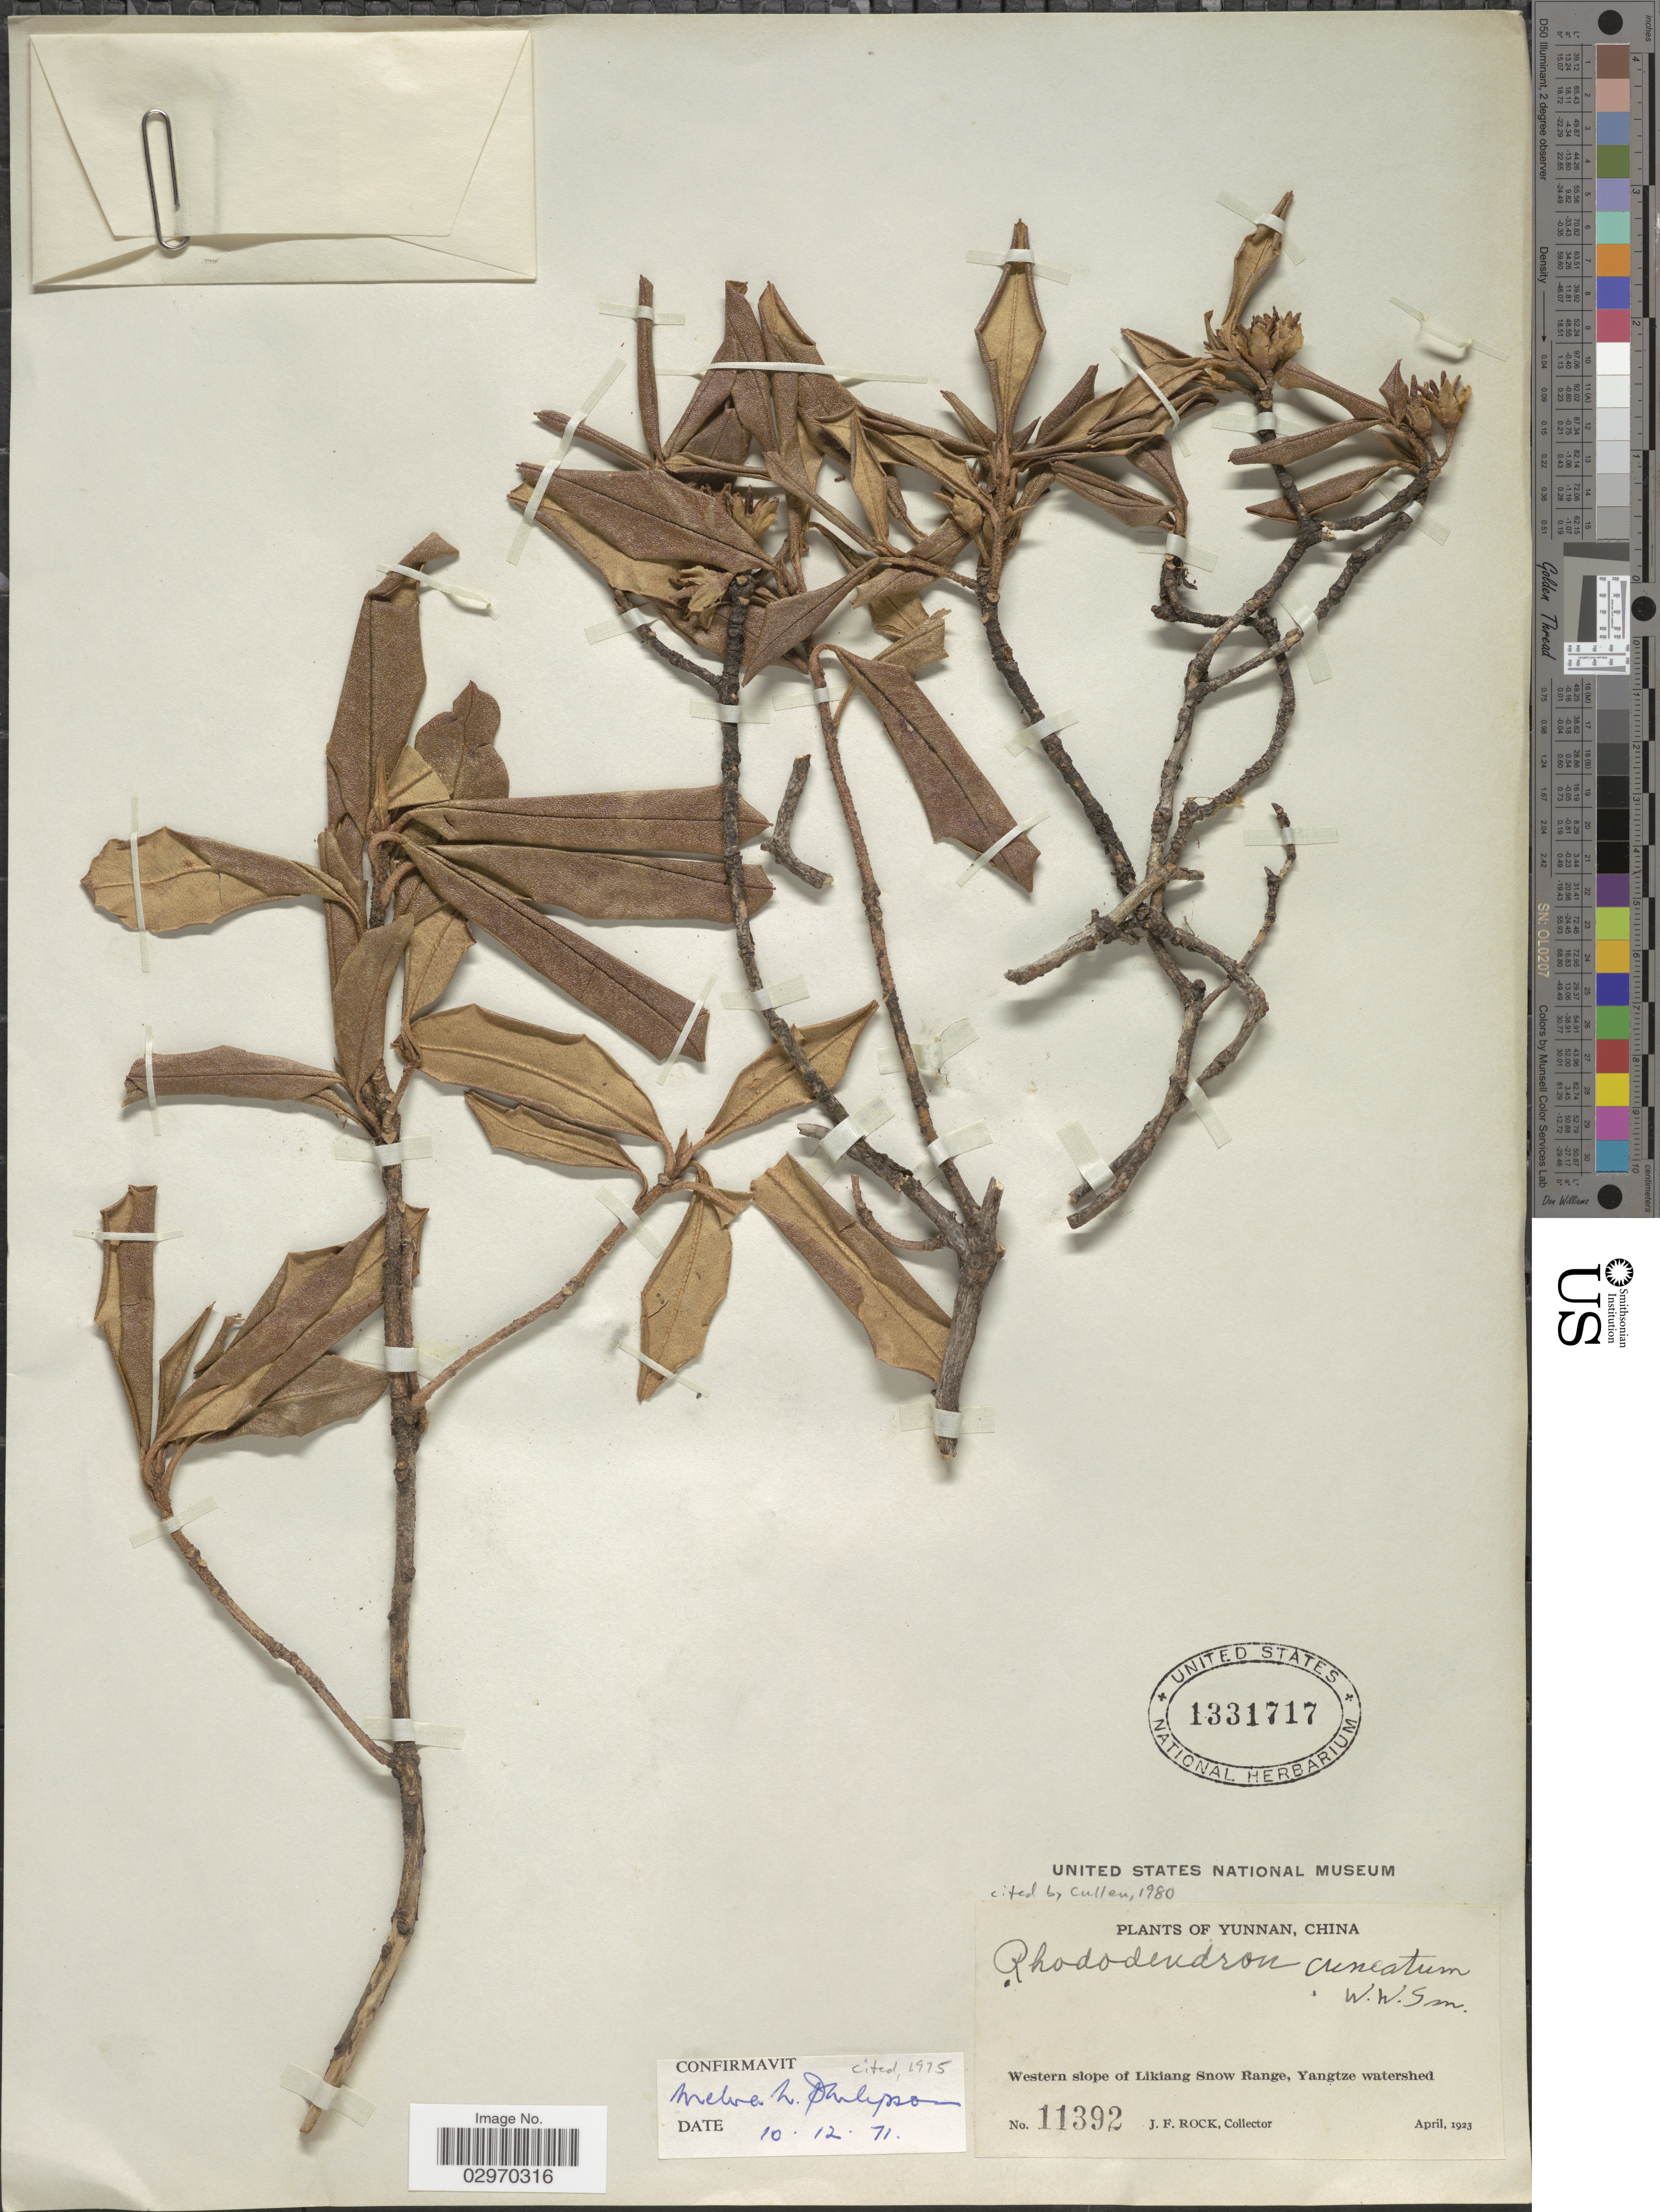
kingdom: Plantae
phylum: Tracheophyta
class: Magnoliopsida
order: Ericales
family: Ericaceae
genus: Rhododendron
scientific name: Rhododendron cuneatum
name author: W.W. Sm.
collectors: J. Rock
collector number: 11392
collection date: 1923-04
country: China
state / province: Yunnan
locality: Western slope of Likiang Snow Range, Yangtze watershed.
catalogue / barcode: US 1331717